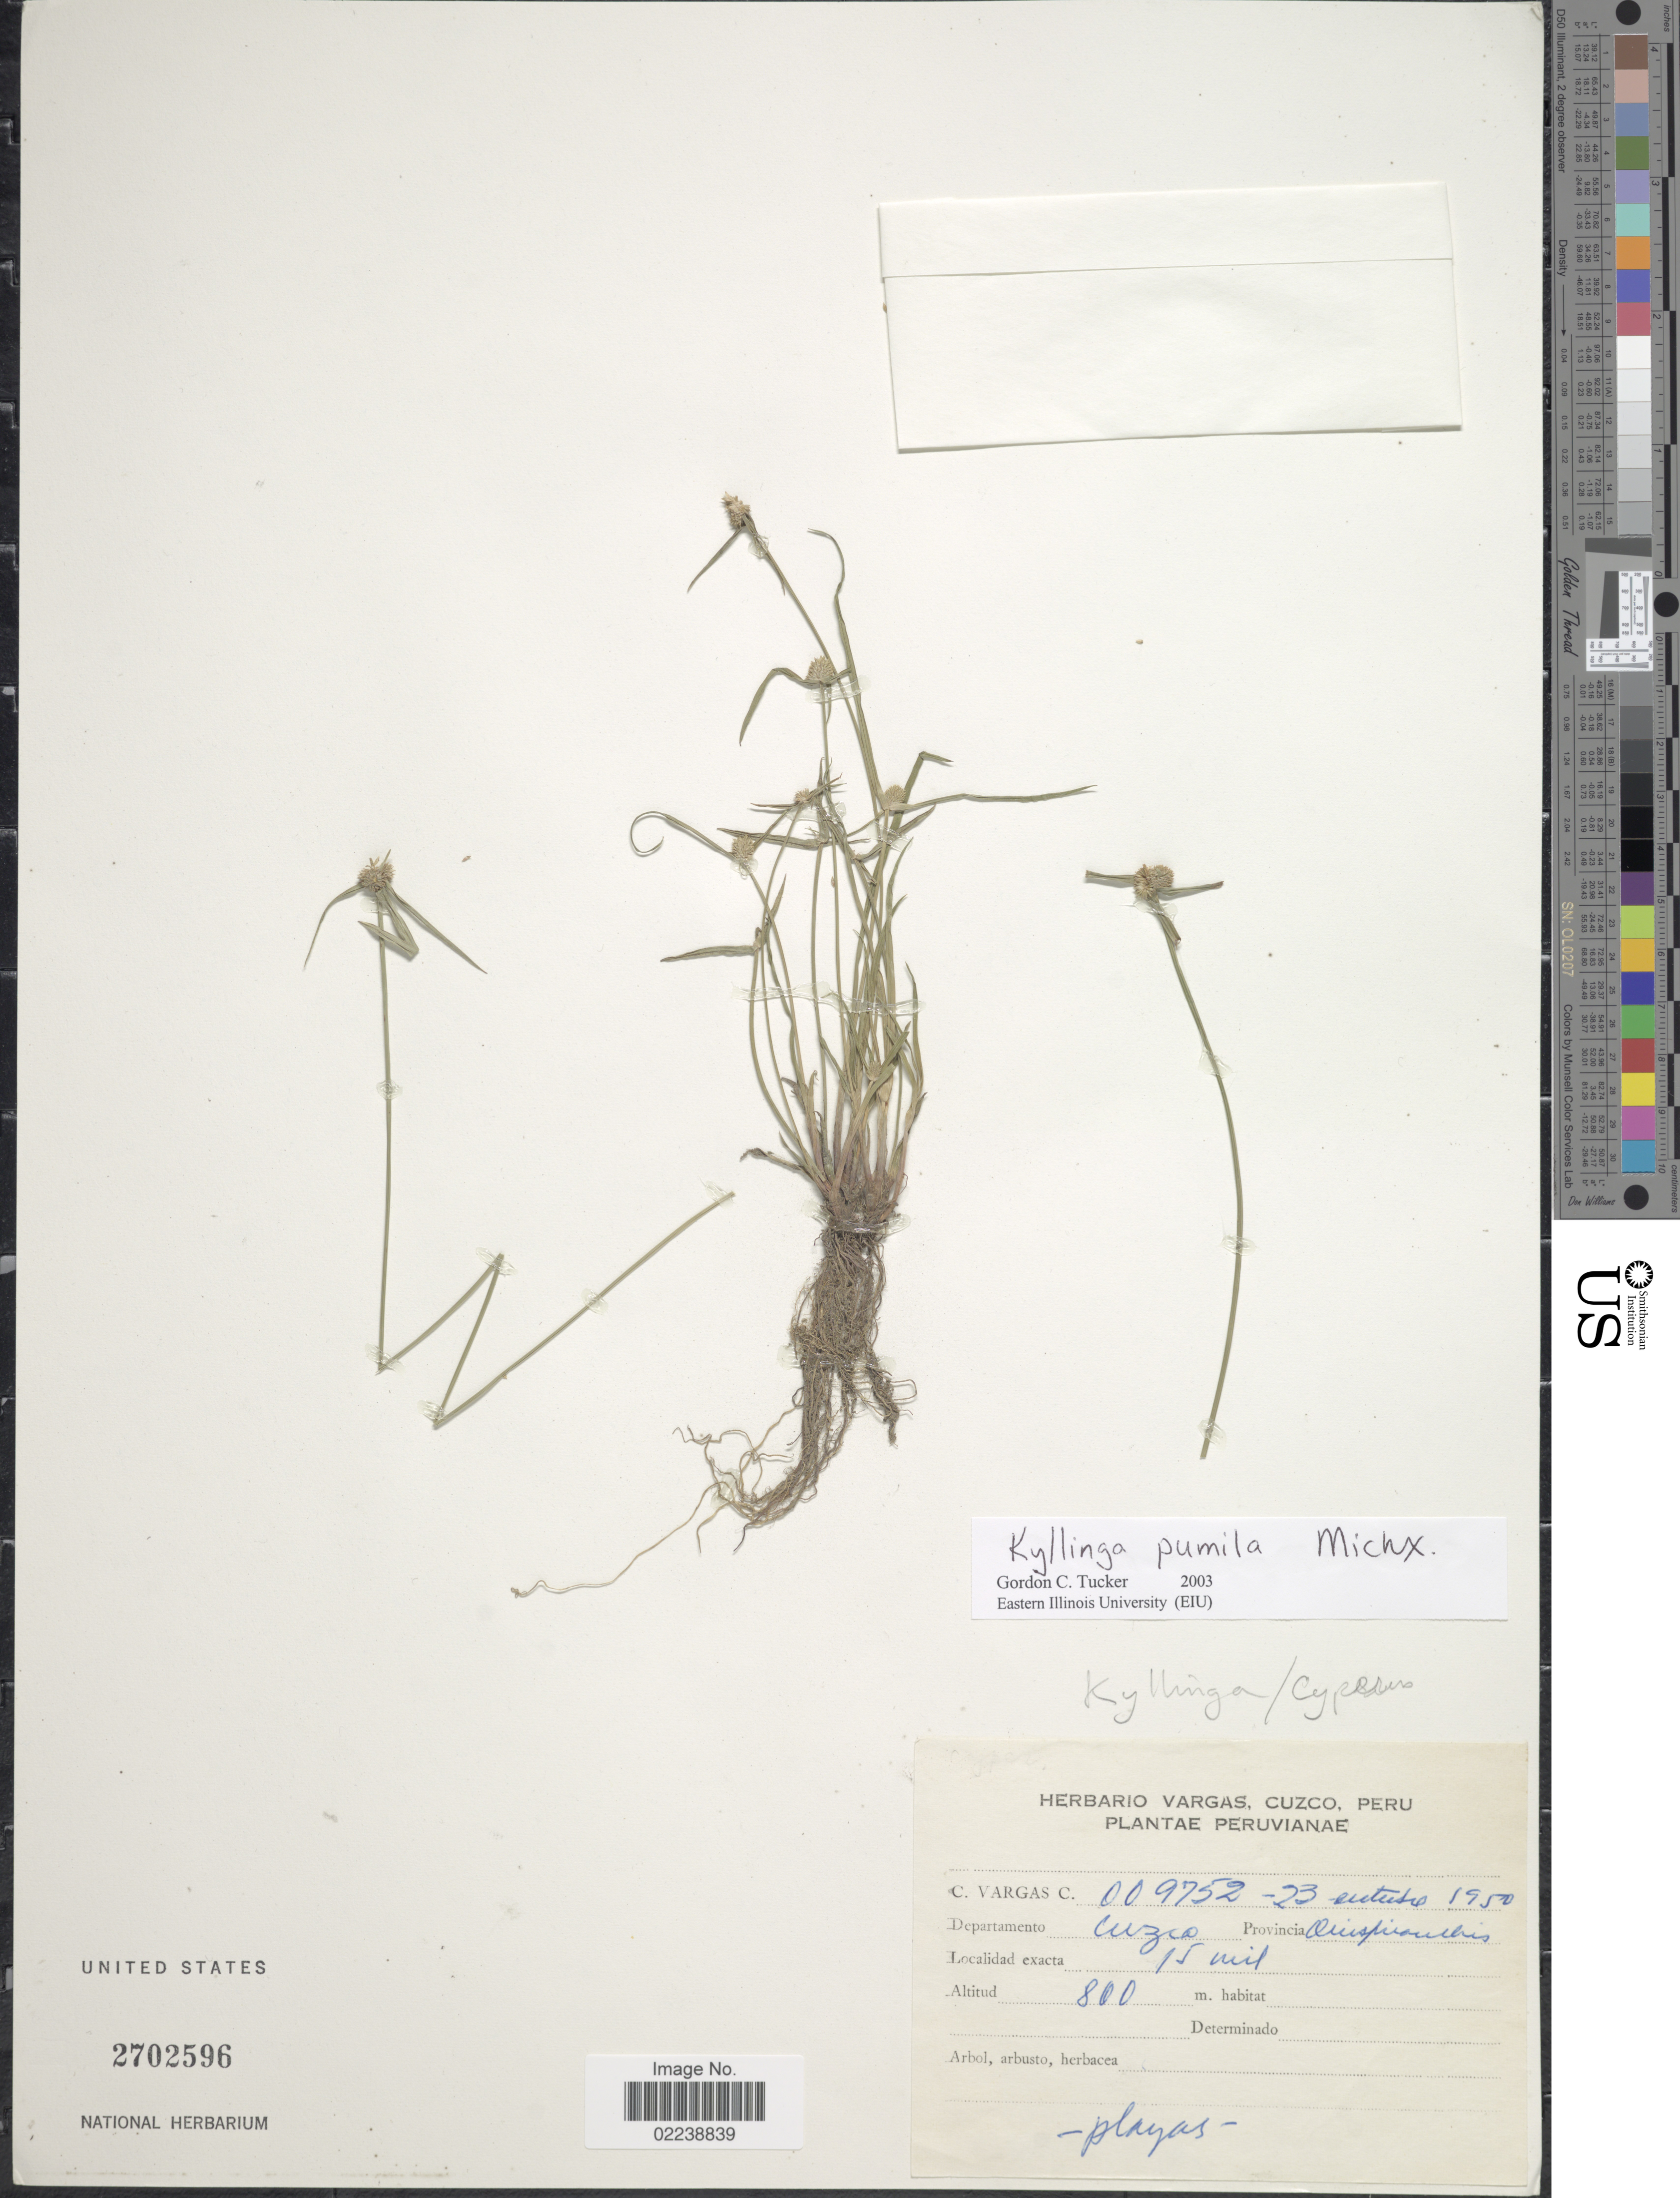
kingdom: Plantae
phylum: Tracheophyta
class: Liliopsida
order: Poales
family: Cyperaceae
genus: Cyperus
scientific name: Cyperus hortensis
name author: (Salzm. ex Steud.) Dorr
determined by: Strong, Mark T., (BOT), Smithsonian Institution - National Museum of Natural History (UNITED STATES)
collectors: C. Vargas Calderón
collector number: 009752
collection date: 1950-08-23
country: Peru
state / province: Cusco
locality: Departamento Cuzco, Provincia Quispicanchi, 15 mil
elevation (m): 800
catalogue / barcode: US 2702596